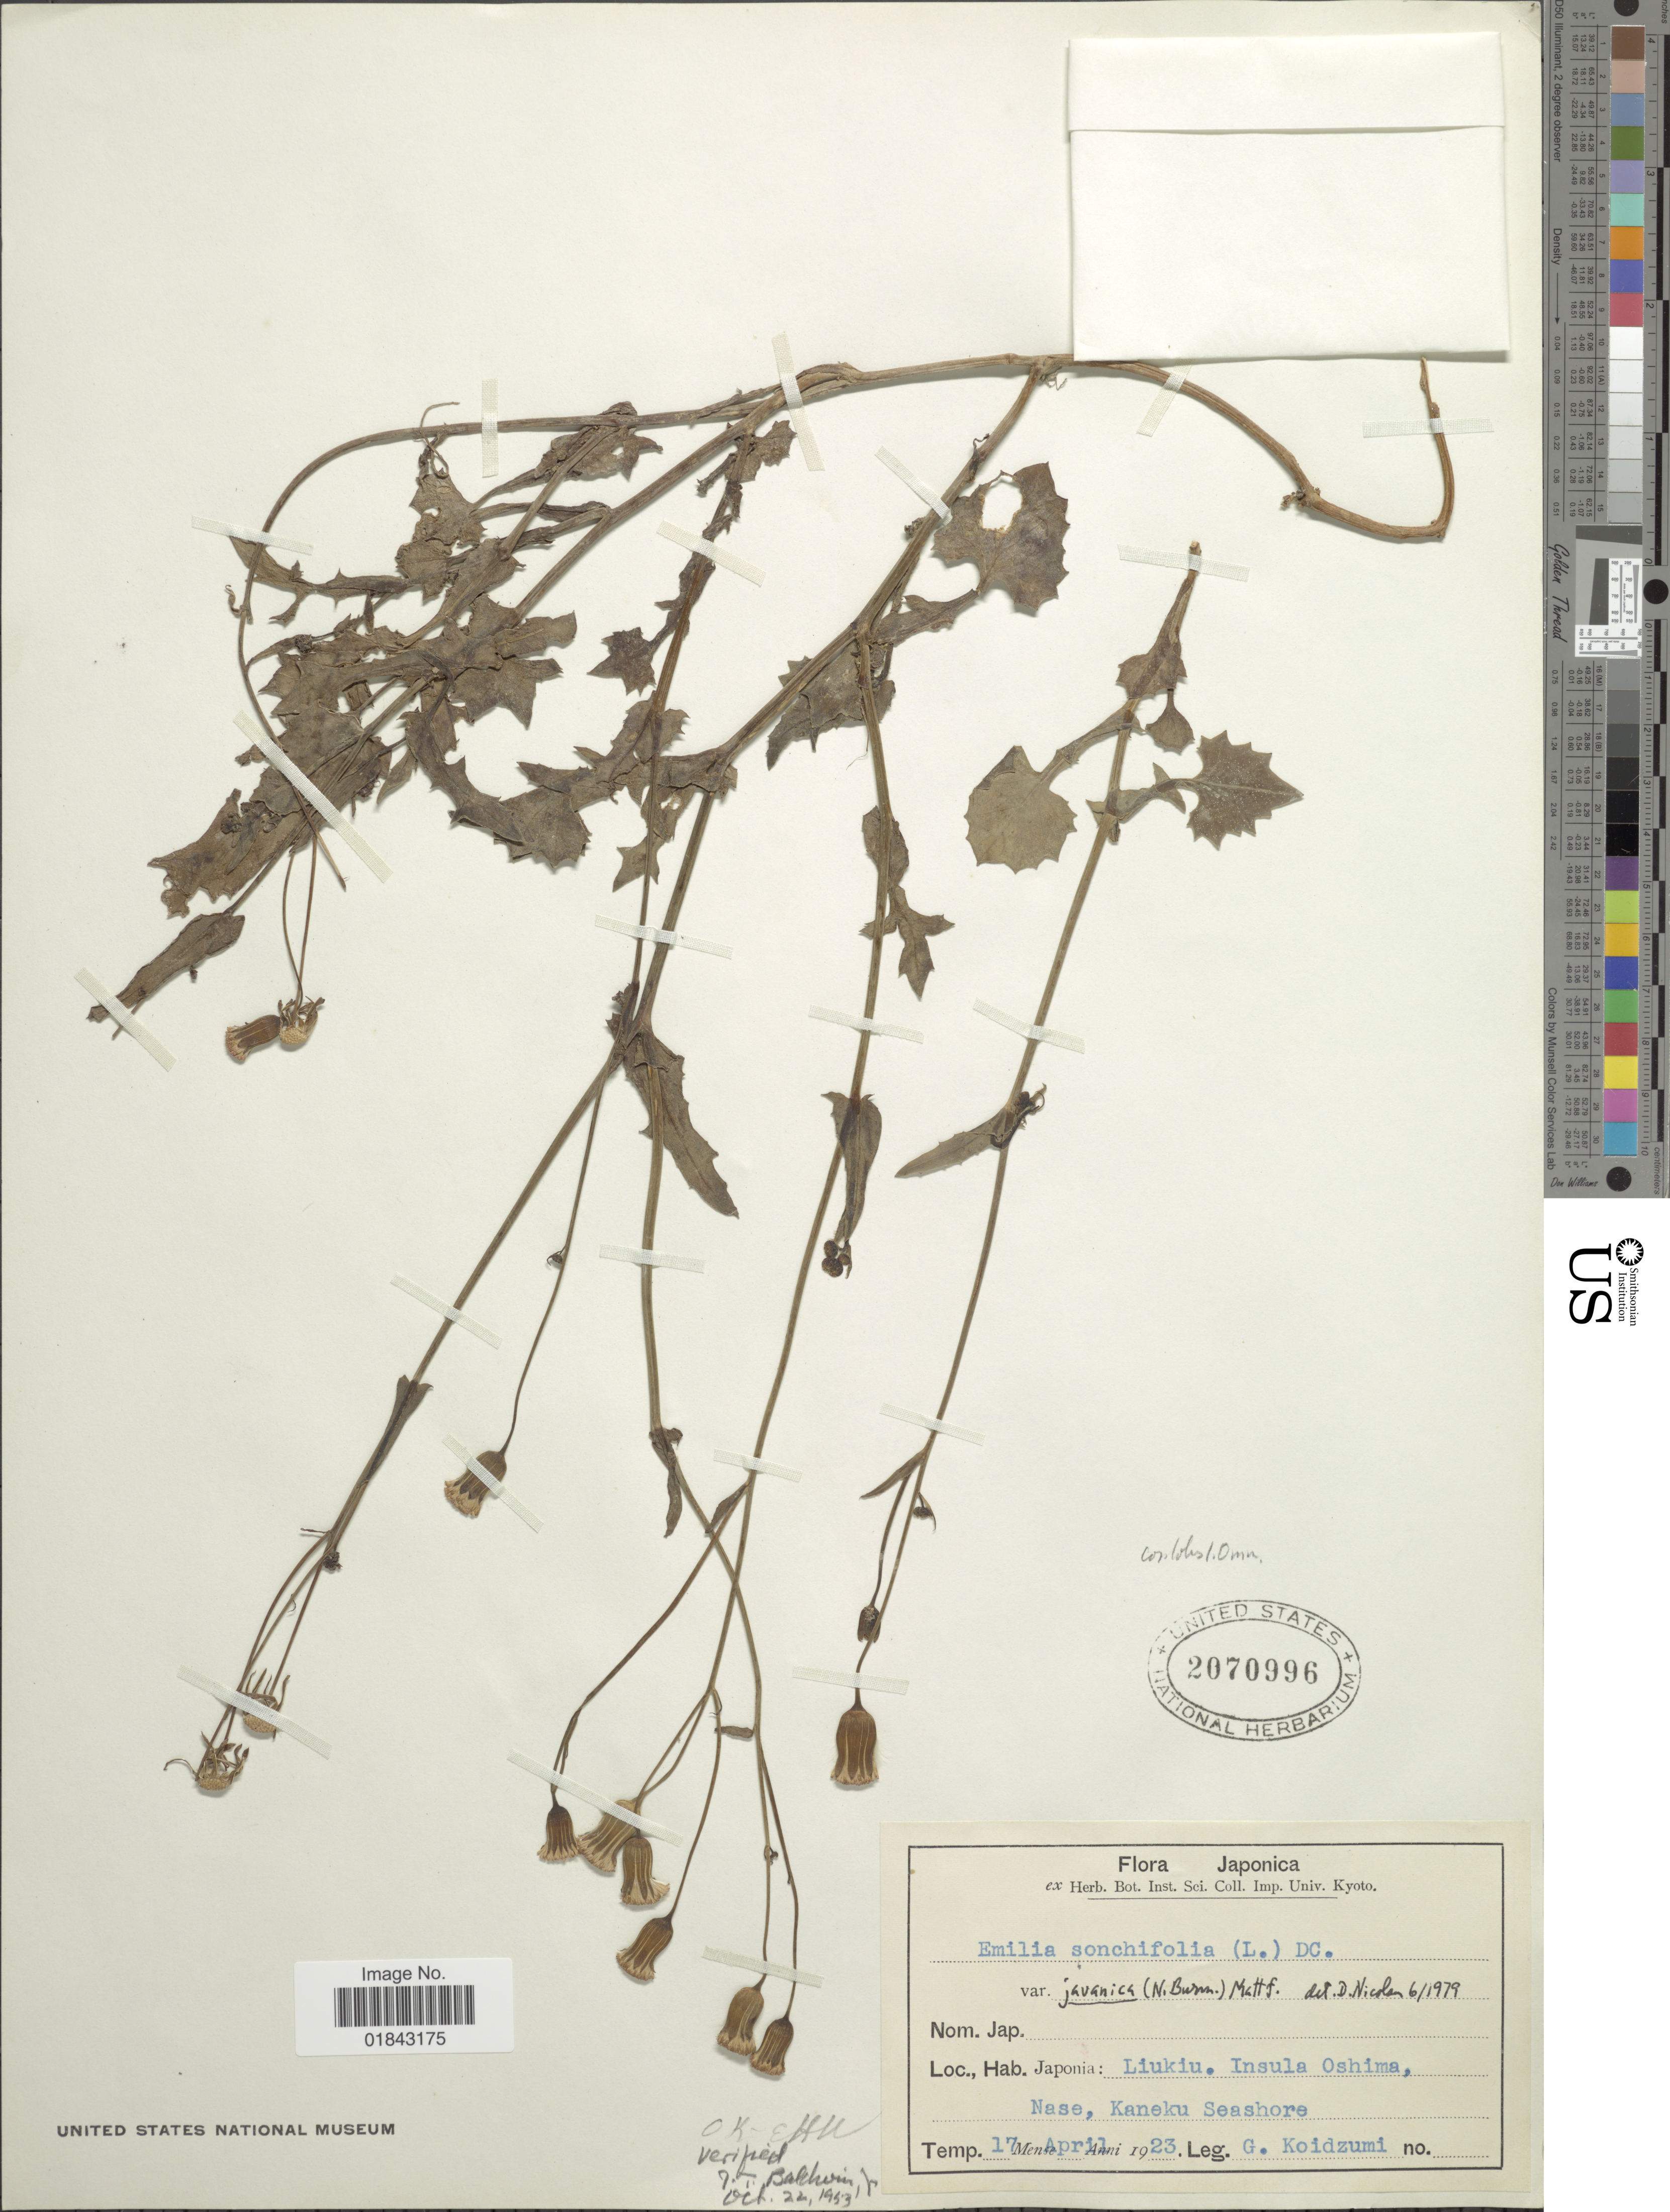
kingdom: Plantae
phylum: Tracheophyta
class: Magnoliopsida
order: Asterales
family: Asteraceae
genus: Emilia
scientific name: Emilia sonchifolia var. javanica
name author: (Burm. f.) Mattf.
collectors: G. Koidzumi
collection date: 1923-04-17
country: Japan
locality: Liukiu, Insula Oshima, Nase, Kaneku Seashore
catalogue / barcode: US 2070996